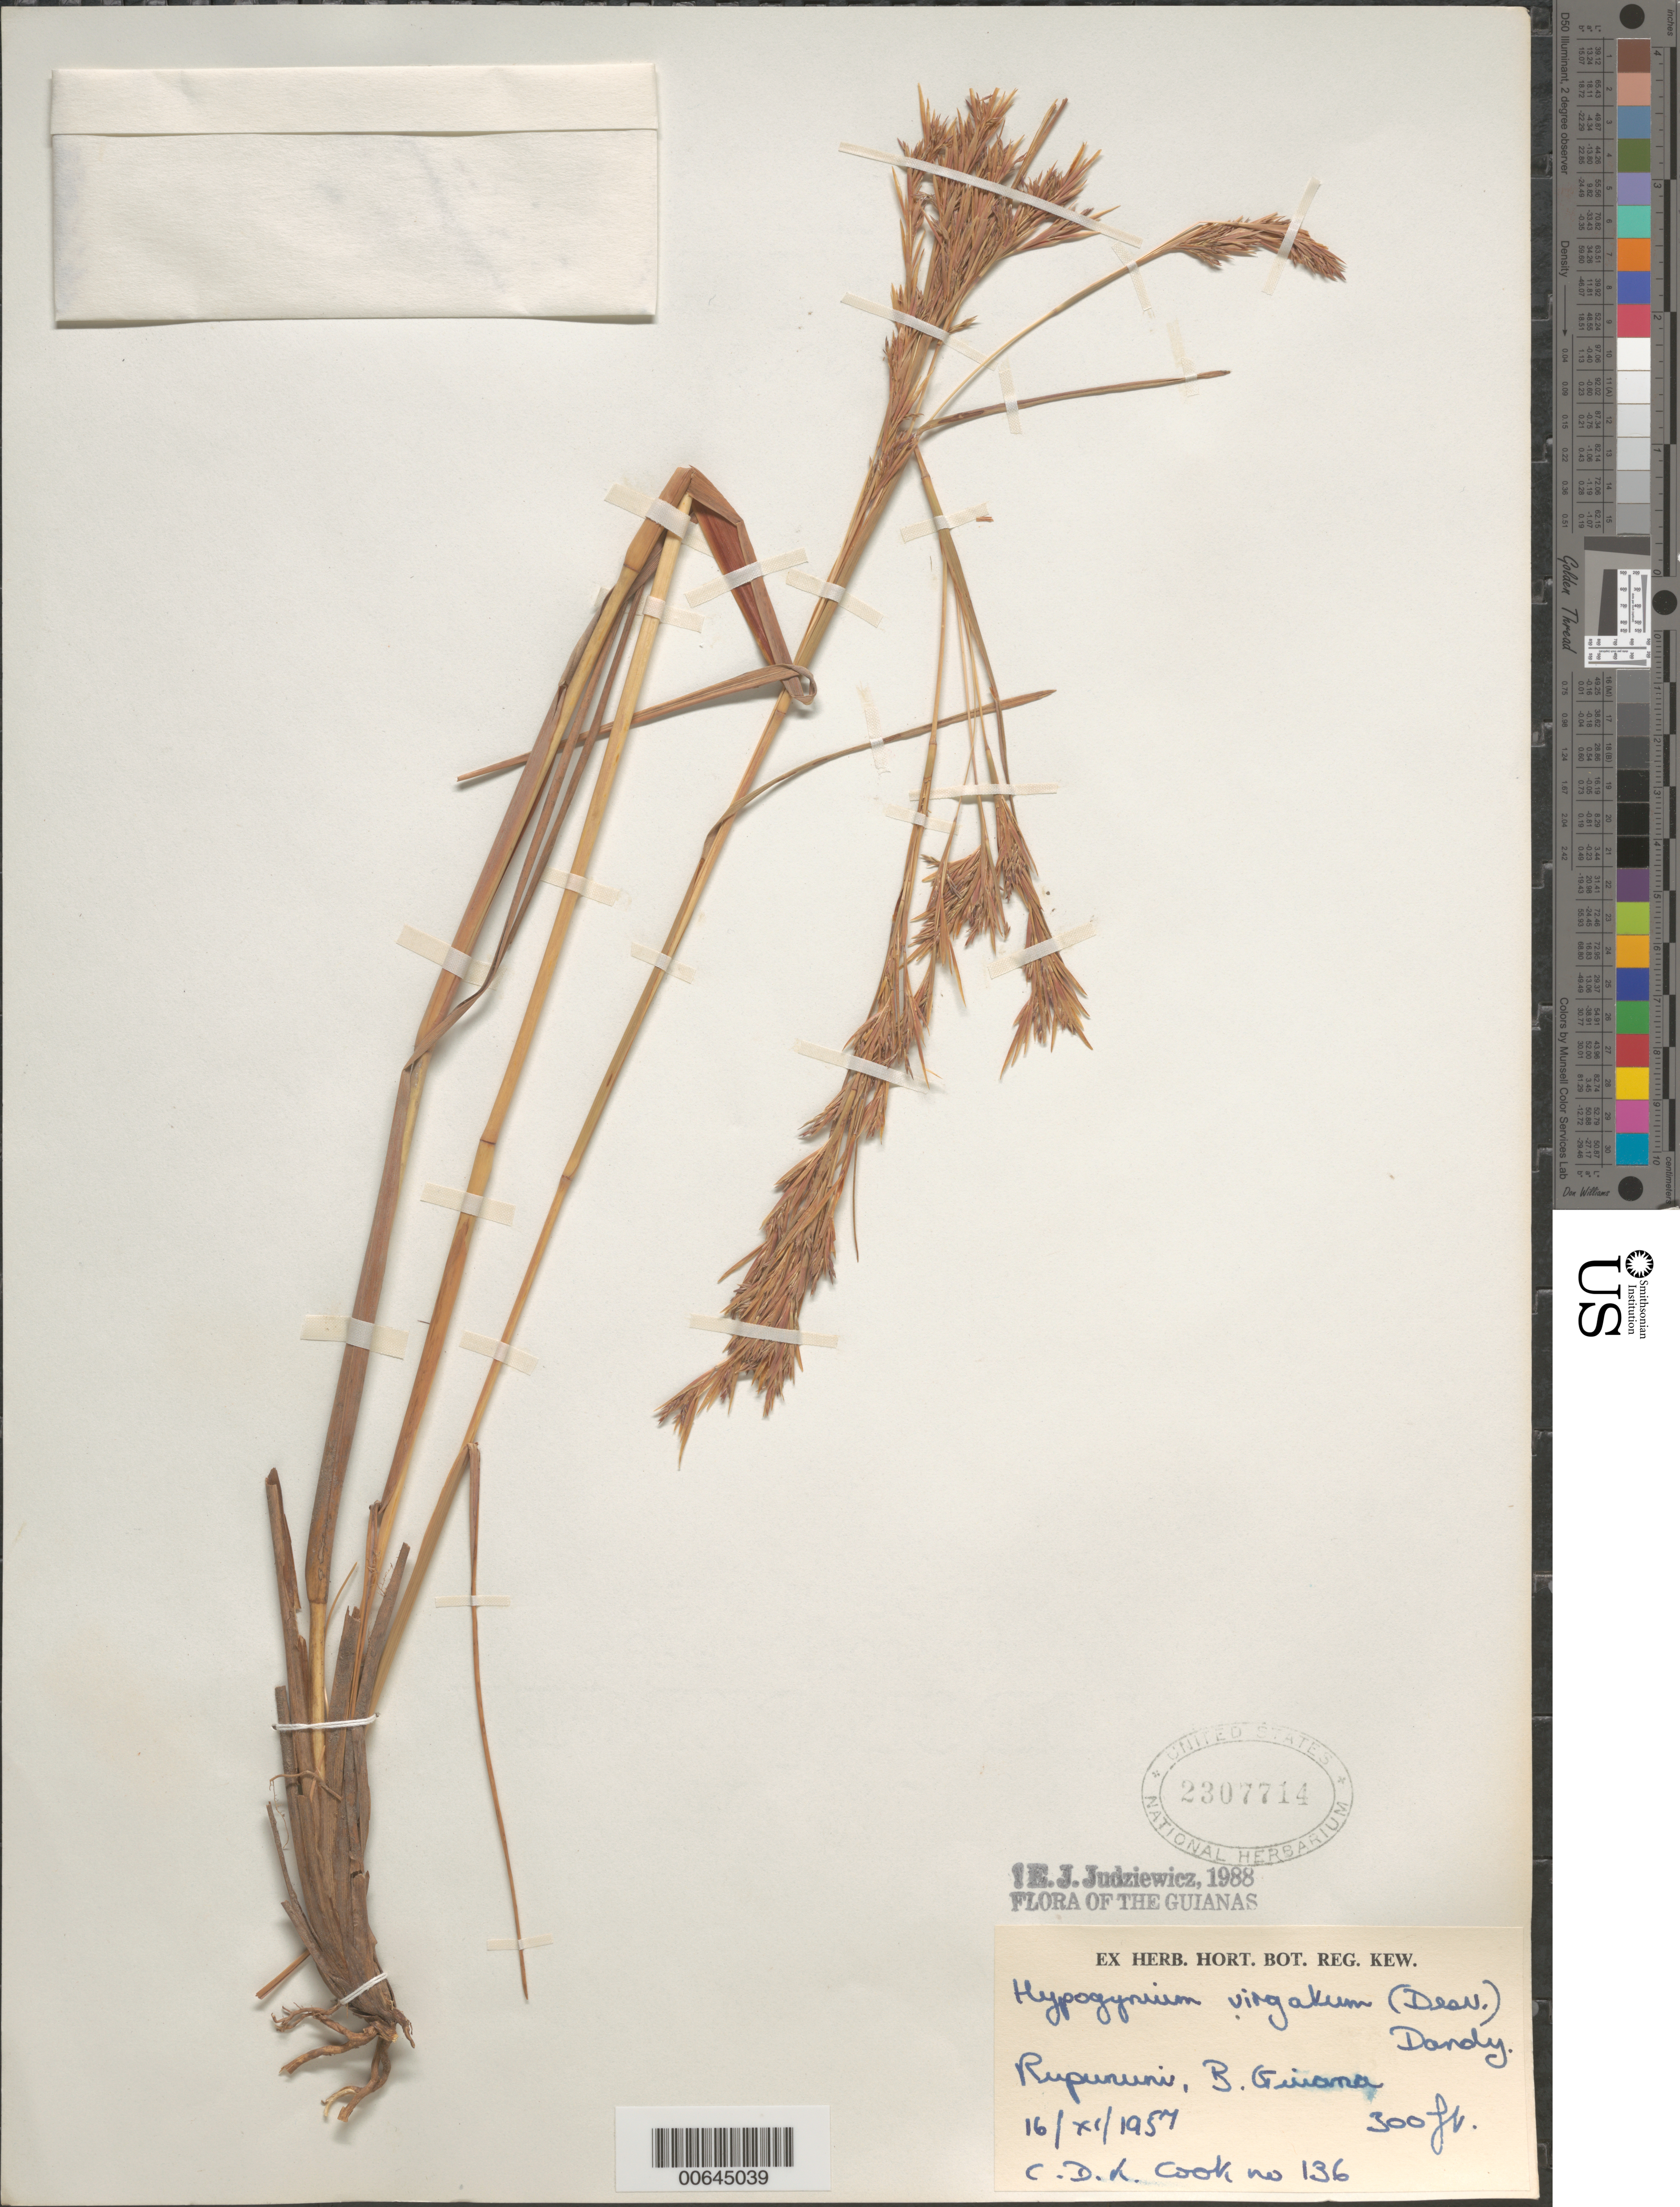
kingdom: Plantae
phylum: Tracheophyta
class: Liliopsida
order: Poales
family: Poaceae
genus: Andropogon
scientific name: Andropogon virgatus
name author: Desv. ex Ham.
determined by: Judziewicz, E. J.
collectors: C. D. K. Cook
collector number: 136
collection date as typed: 16-Jun-57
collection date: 1957-06-16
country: Guyana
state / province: U. Takutu-U. Essequibo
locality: Rupununi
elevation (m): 91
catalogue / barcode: US 2307714